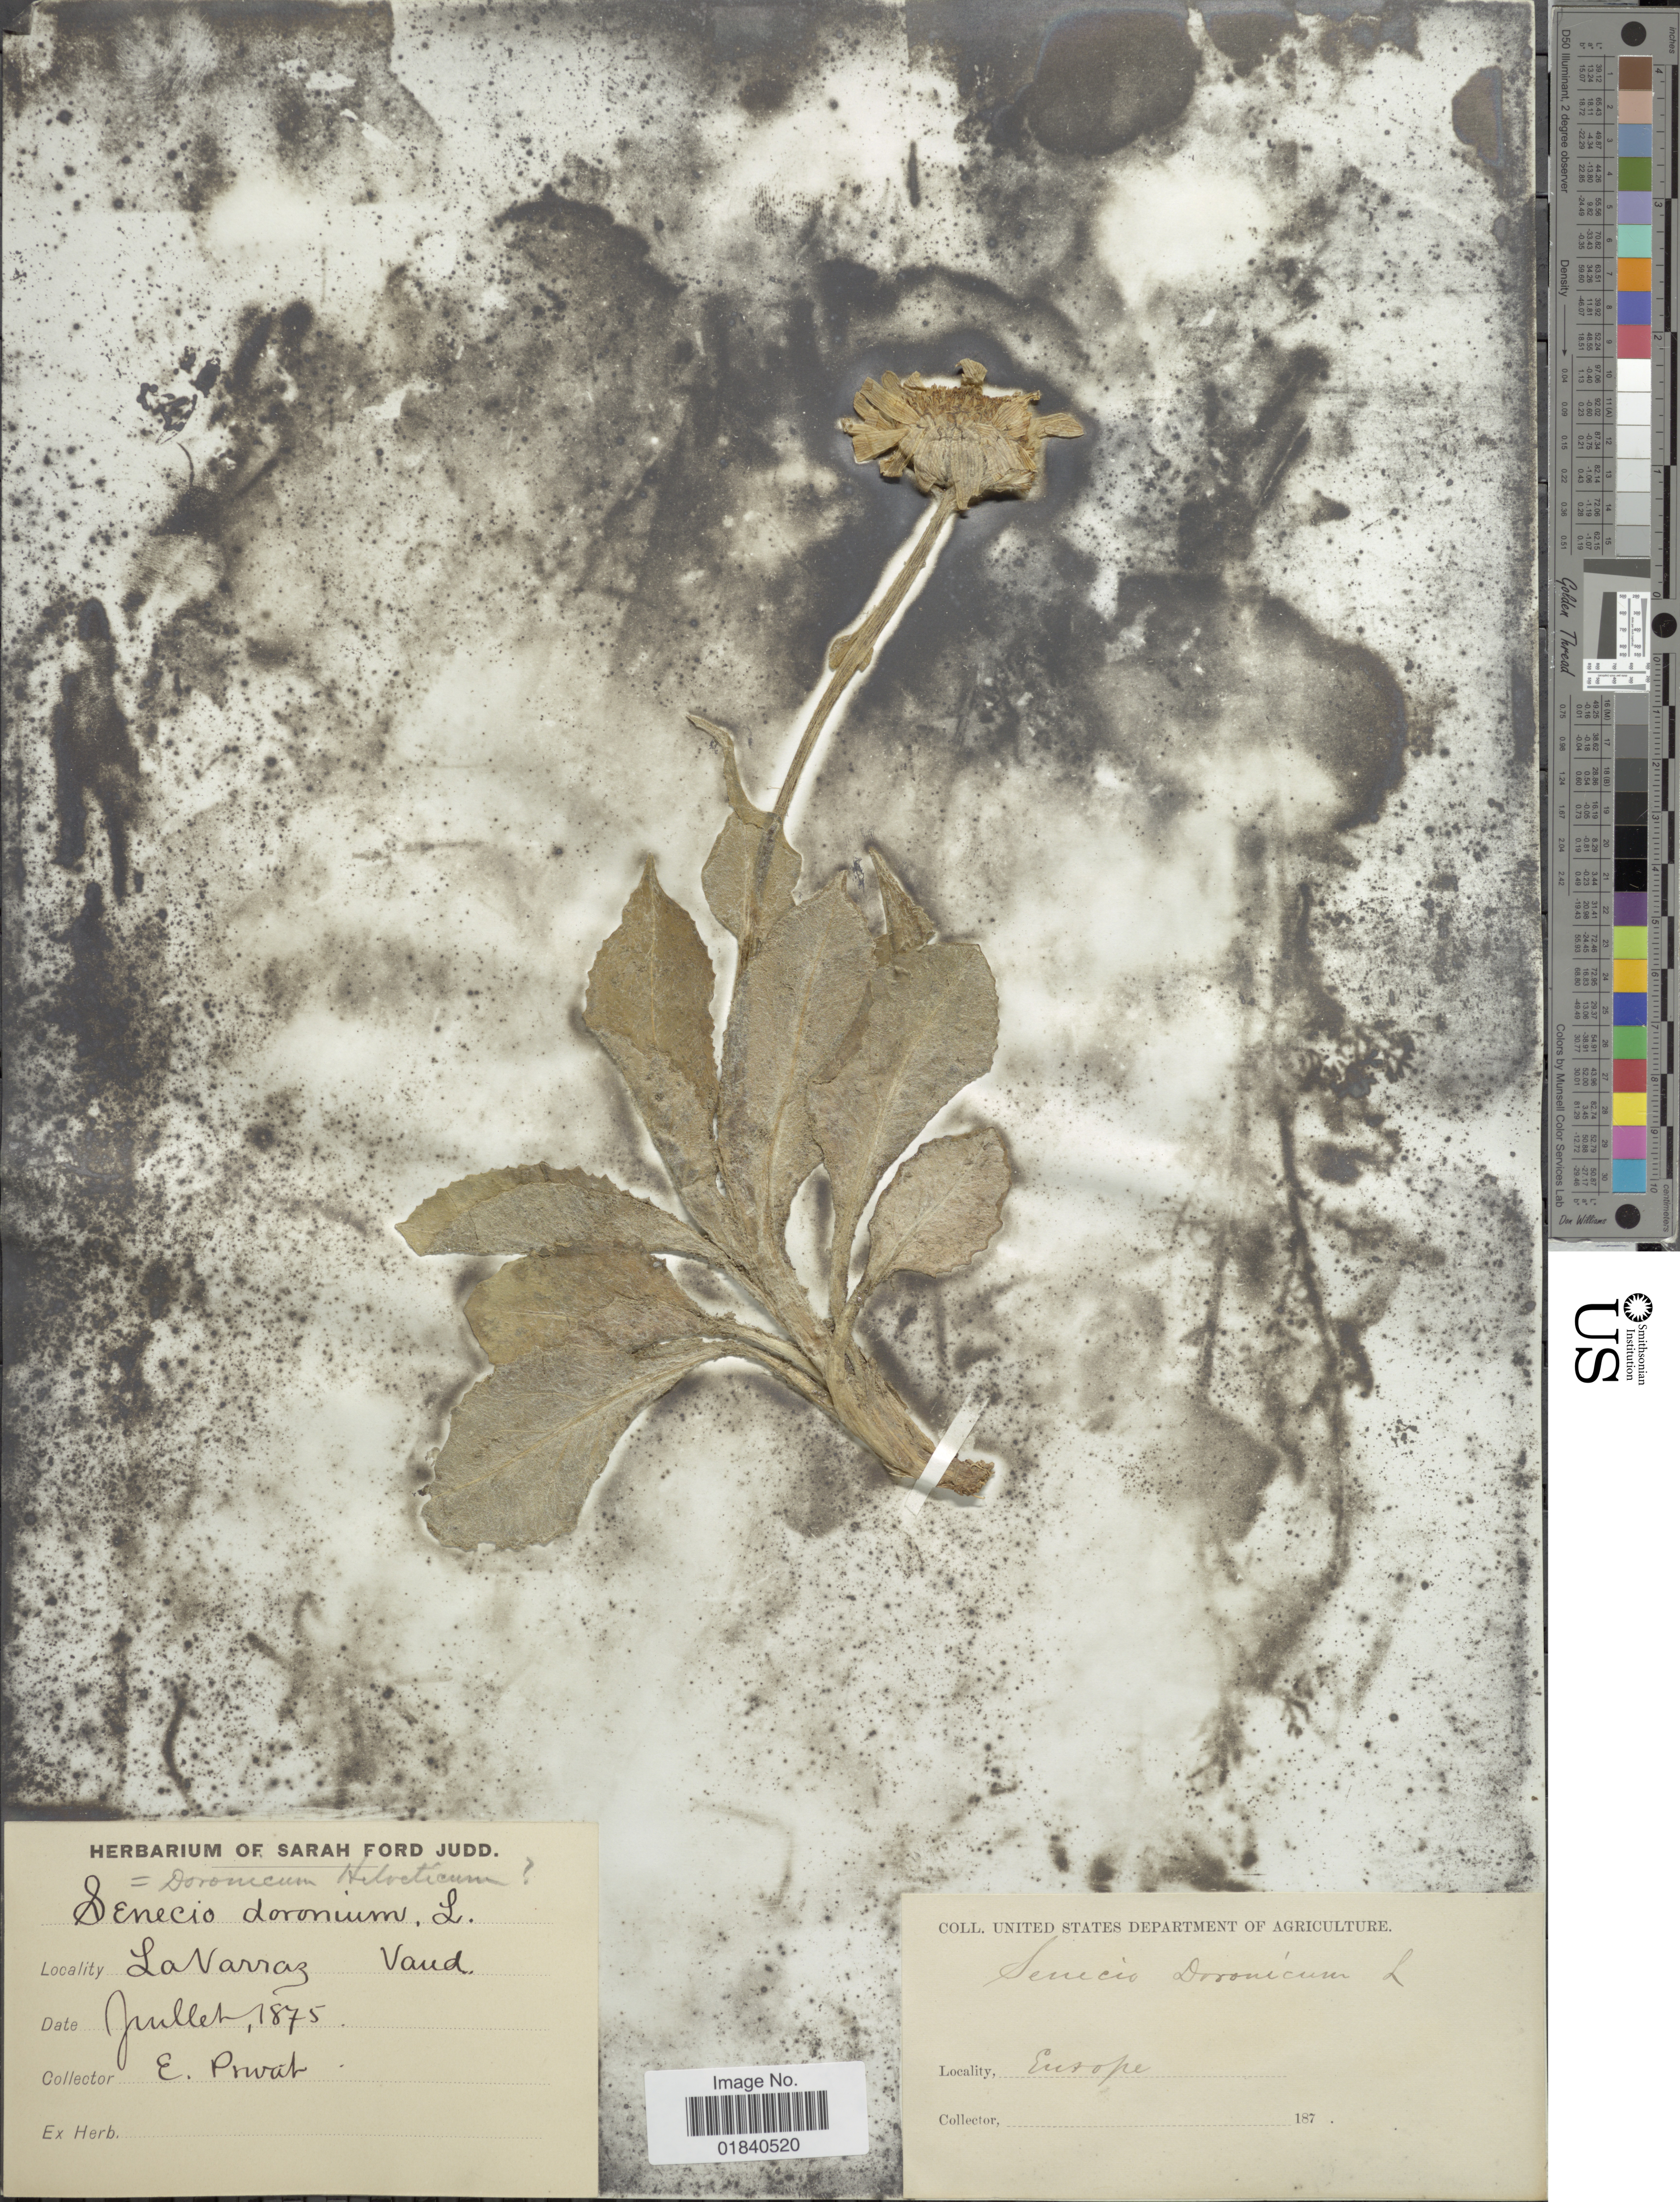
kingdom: Plantae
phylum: Tracheophyta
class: Magnoliopsida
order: Asterales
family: Asteraceae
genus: Senecio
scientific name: Senecio doronicum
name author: (L.) L.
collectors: E. Privat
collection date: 1875-07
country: Switzerland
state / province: Vaud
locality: La Varraz